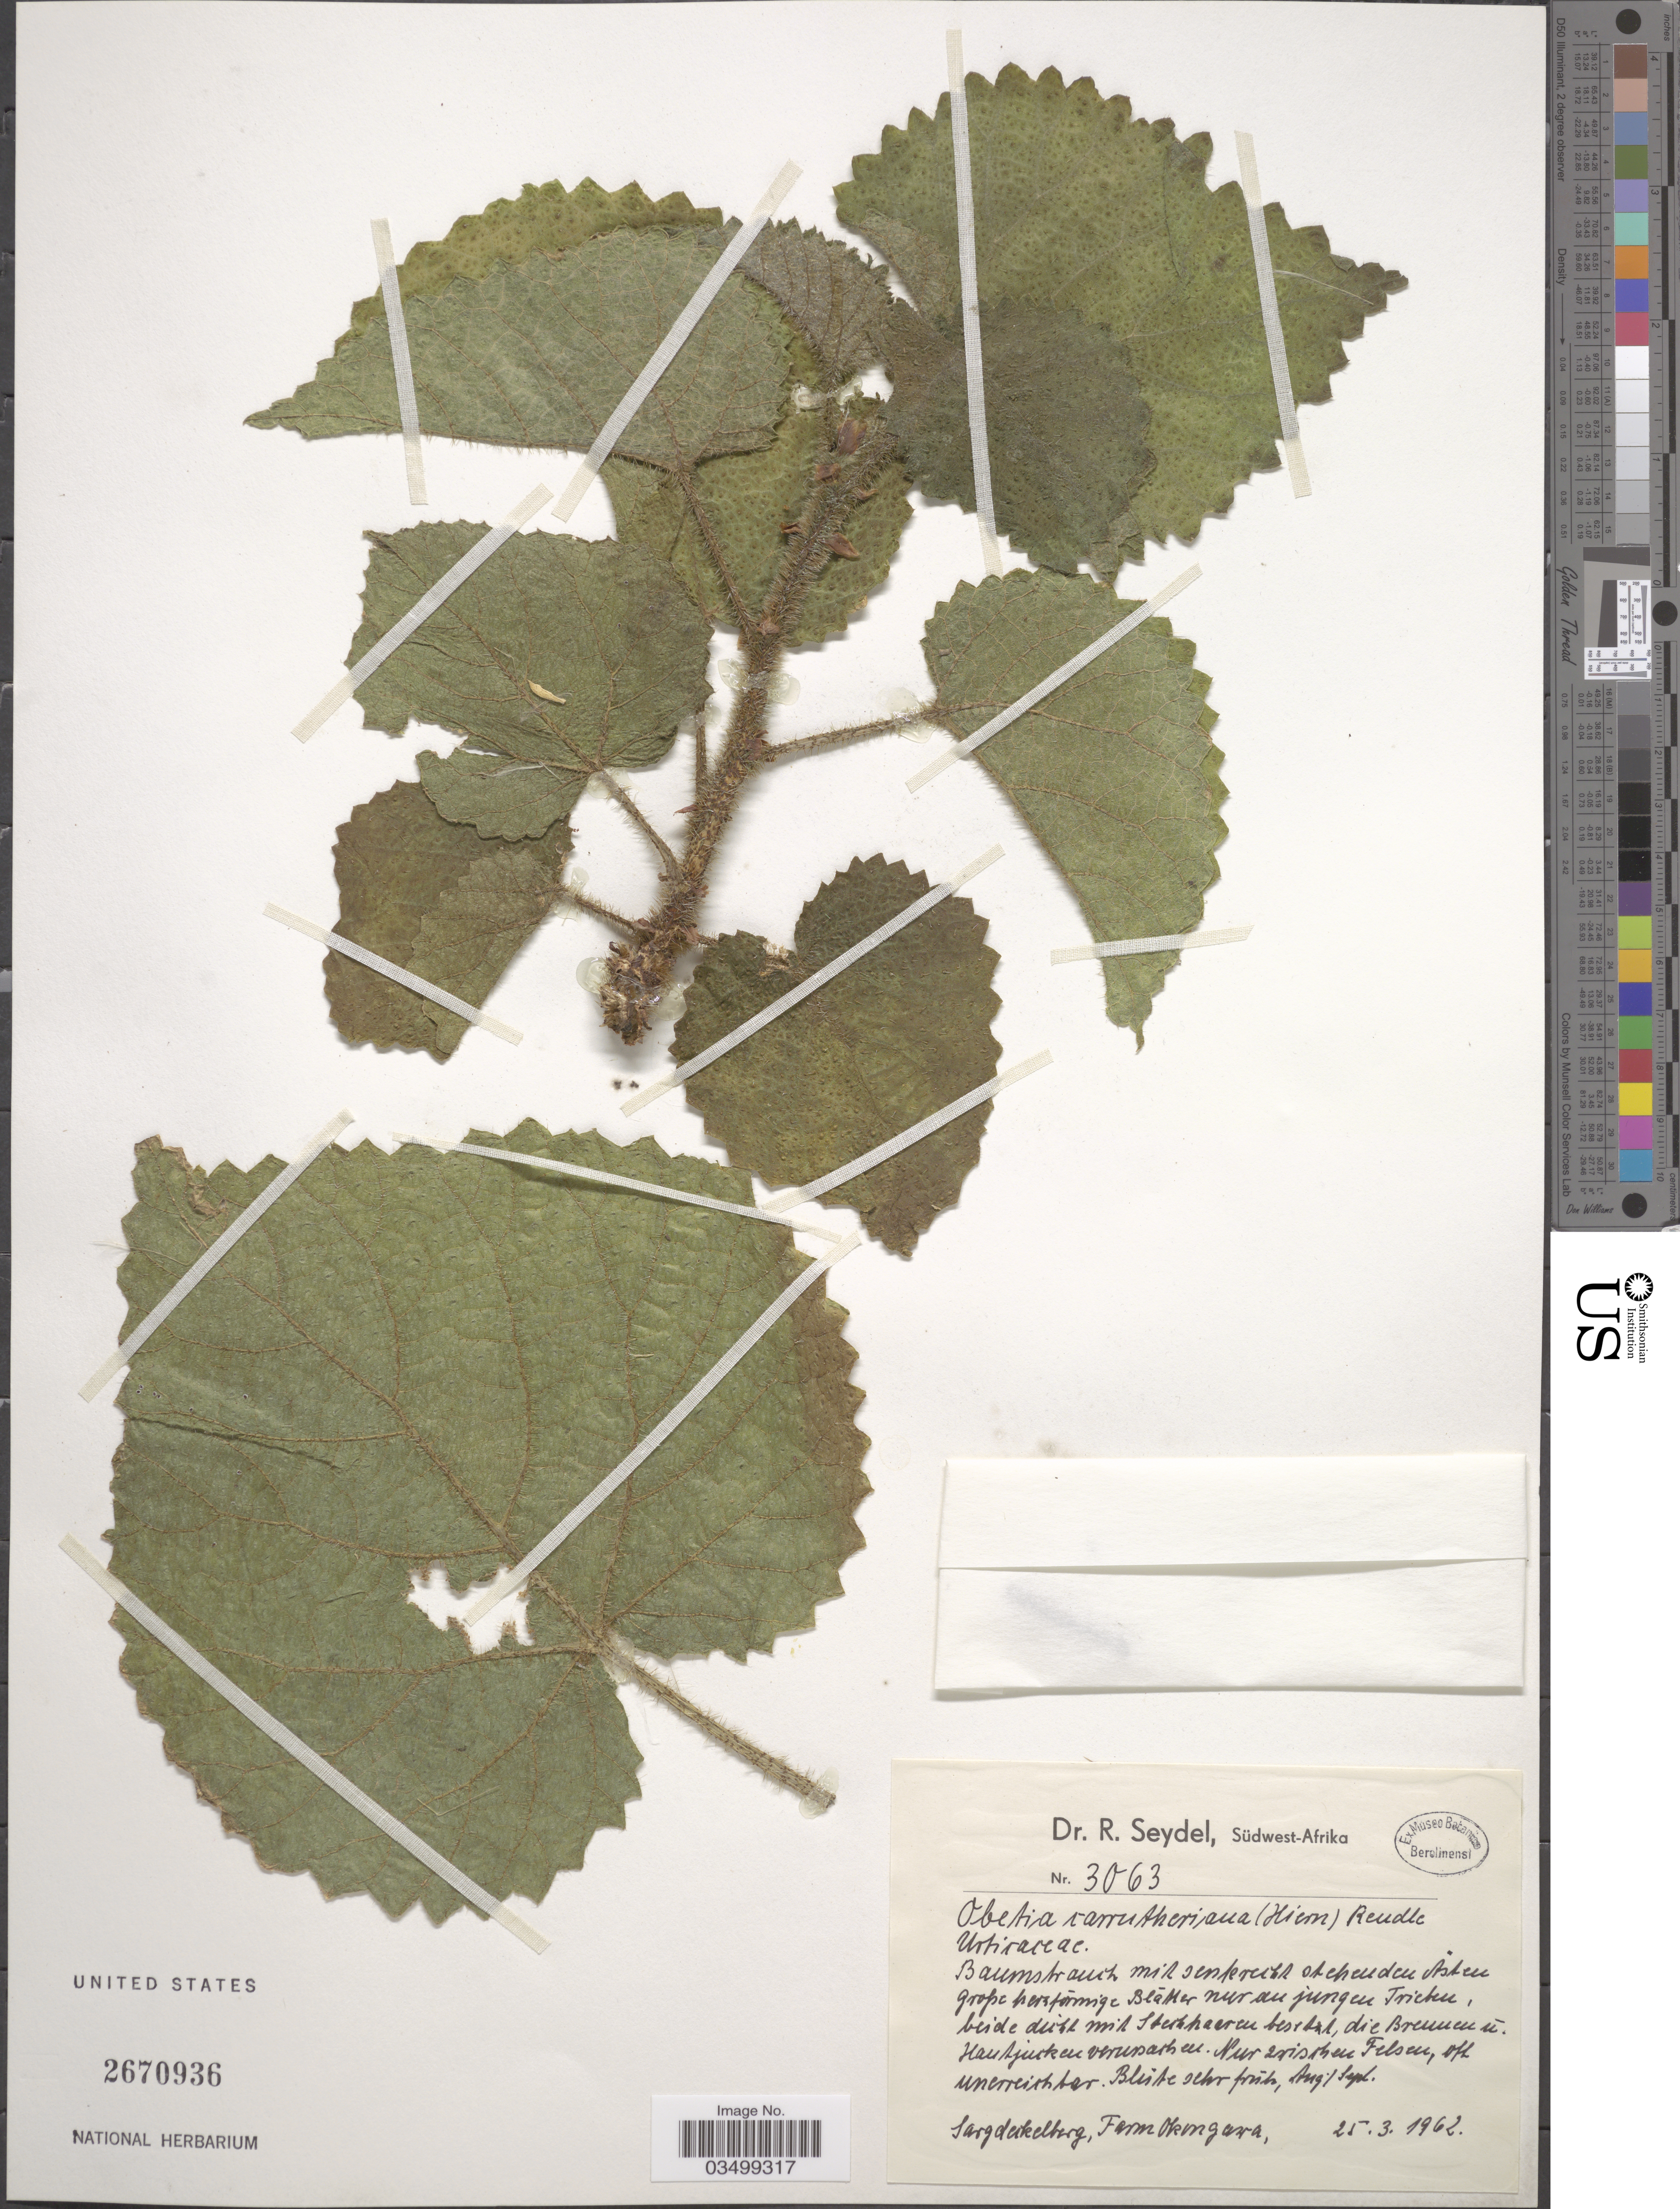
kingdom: Plantae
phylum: Tracheophyta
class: Magnoliopsida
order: Rosales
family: Urticaceae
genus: Obetia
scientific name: Obetia carruthersiana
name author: Rendle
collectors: R. Seydel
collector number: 3063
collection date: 1962-03-25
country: Namibia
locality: Südwest-Afrika. Sargdeckelberg, Farm Okongawa.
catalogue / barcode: US 2670936